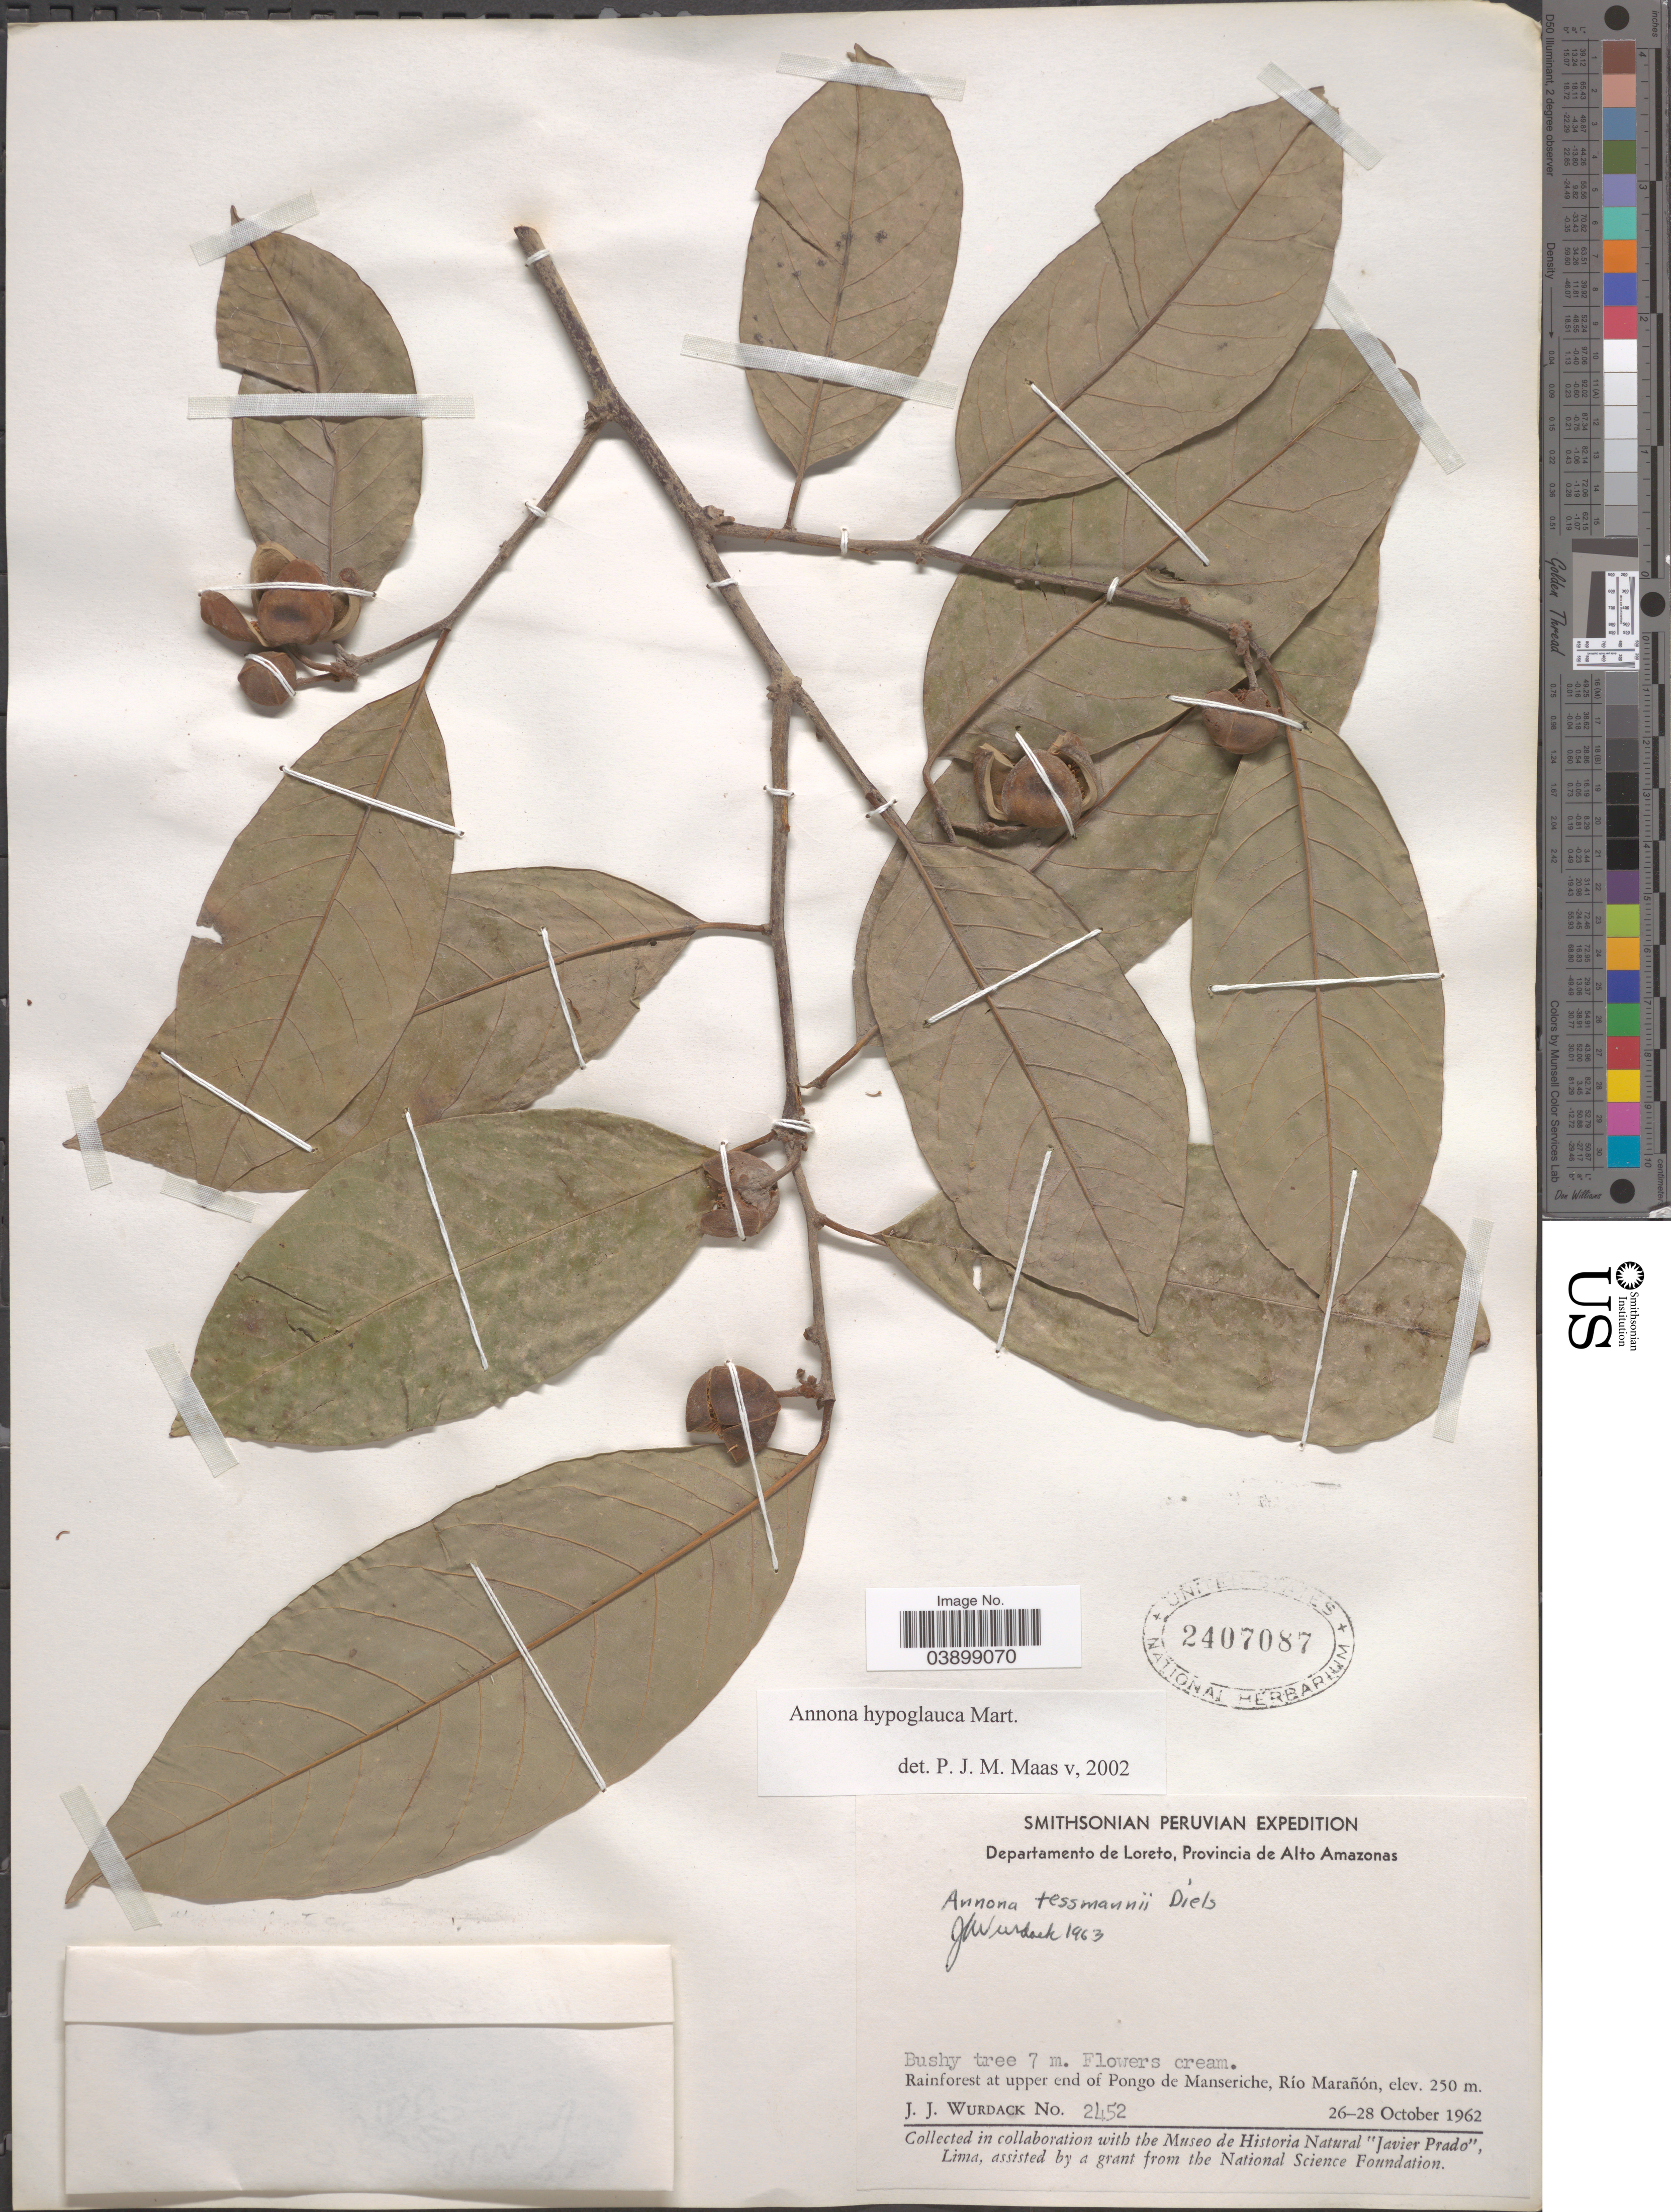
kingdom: Plantae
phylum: Tracheophyta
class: Magnoliopsida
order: Magnoliales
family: Annonaceae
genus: Annona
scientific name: Annona hypoglauca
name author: Mart.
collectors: J. J. Wurdack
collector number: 2452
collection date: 1962-10-26/1962-10-28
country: Peru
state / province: Loreto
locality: Departamento de Loreto, Provincia de Alto Amazonas. Rainforest at upper end of Pongo de Manseriche, Río Marañón.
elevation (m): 250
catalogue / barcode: US 2407087